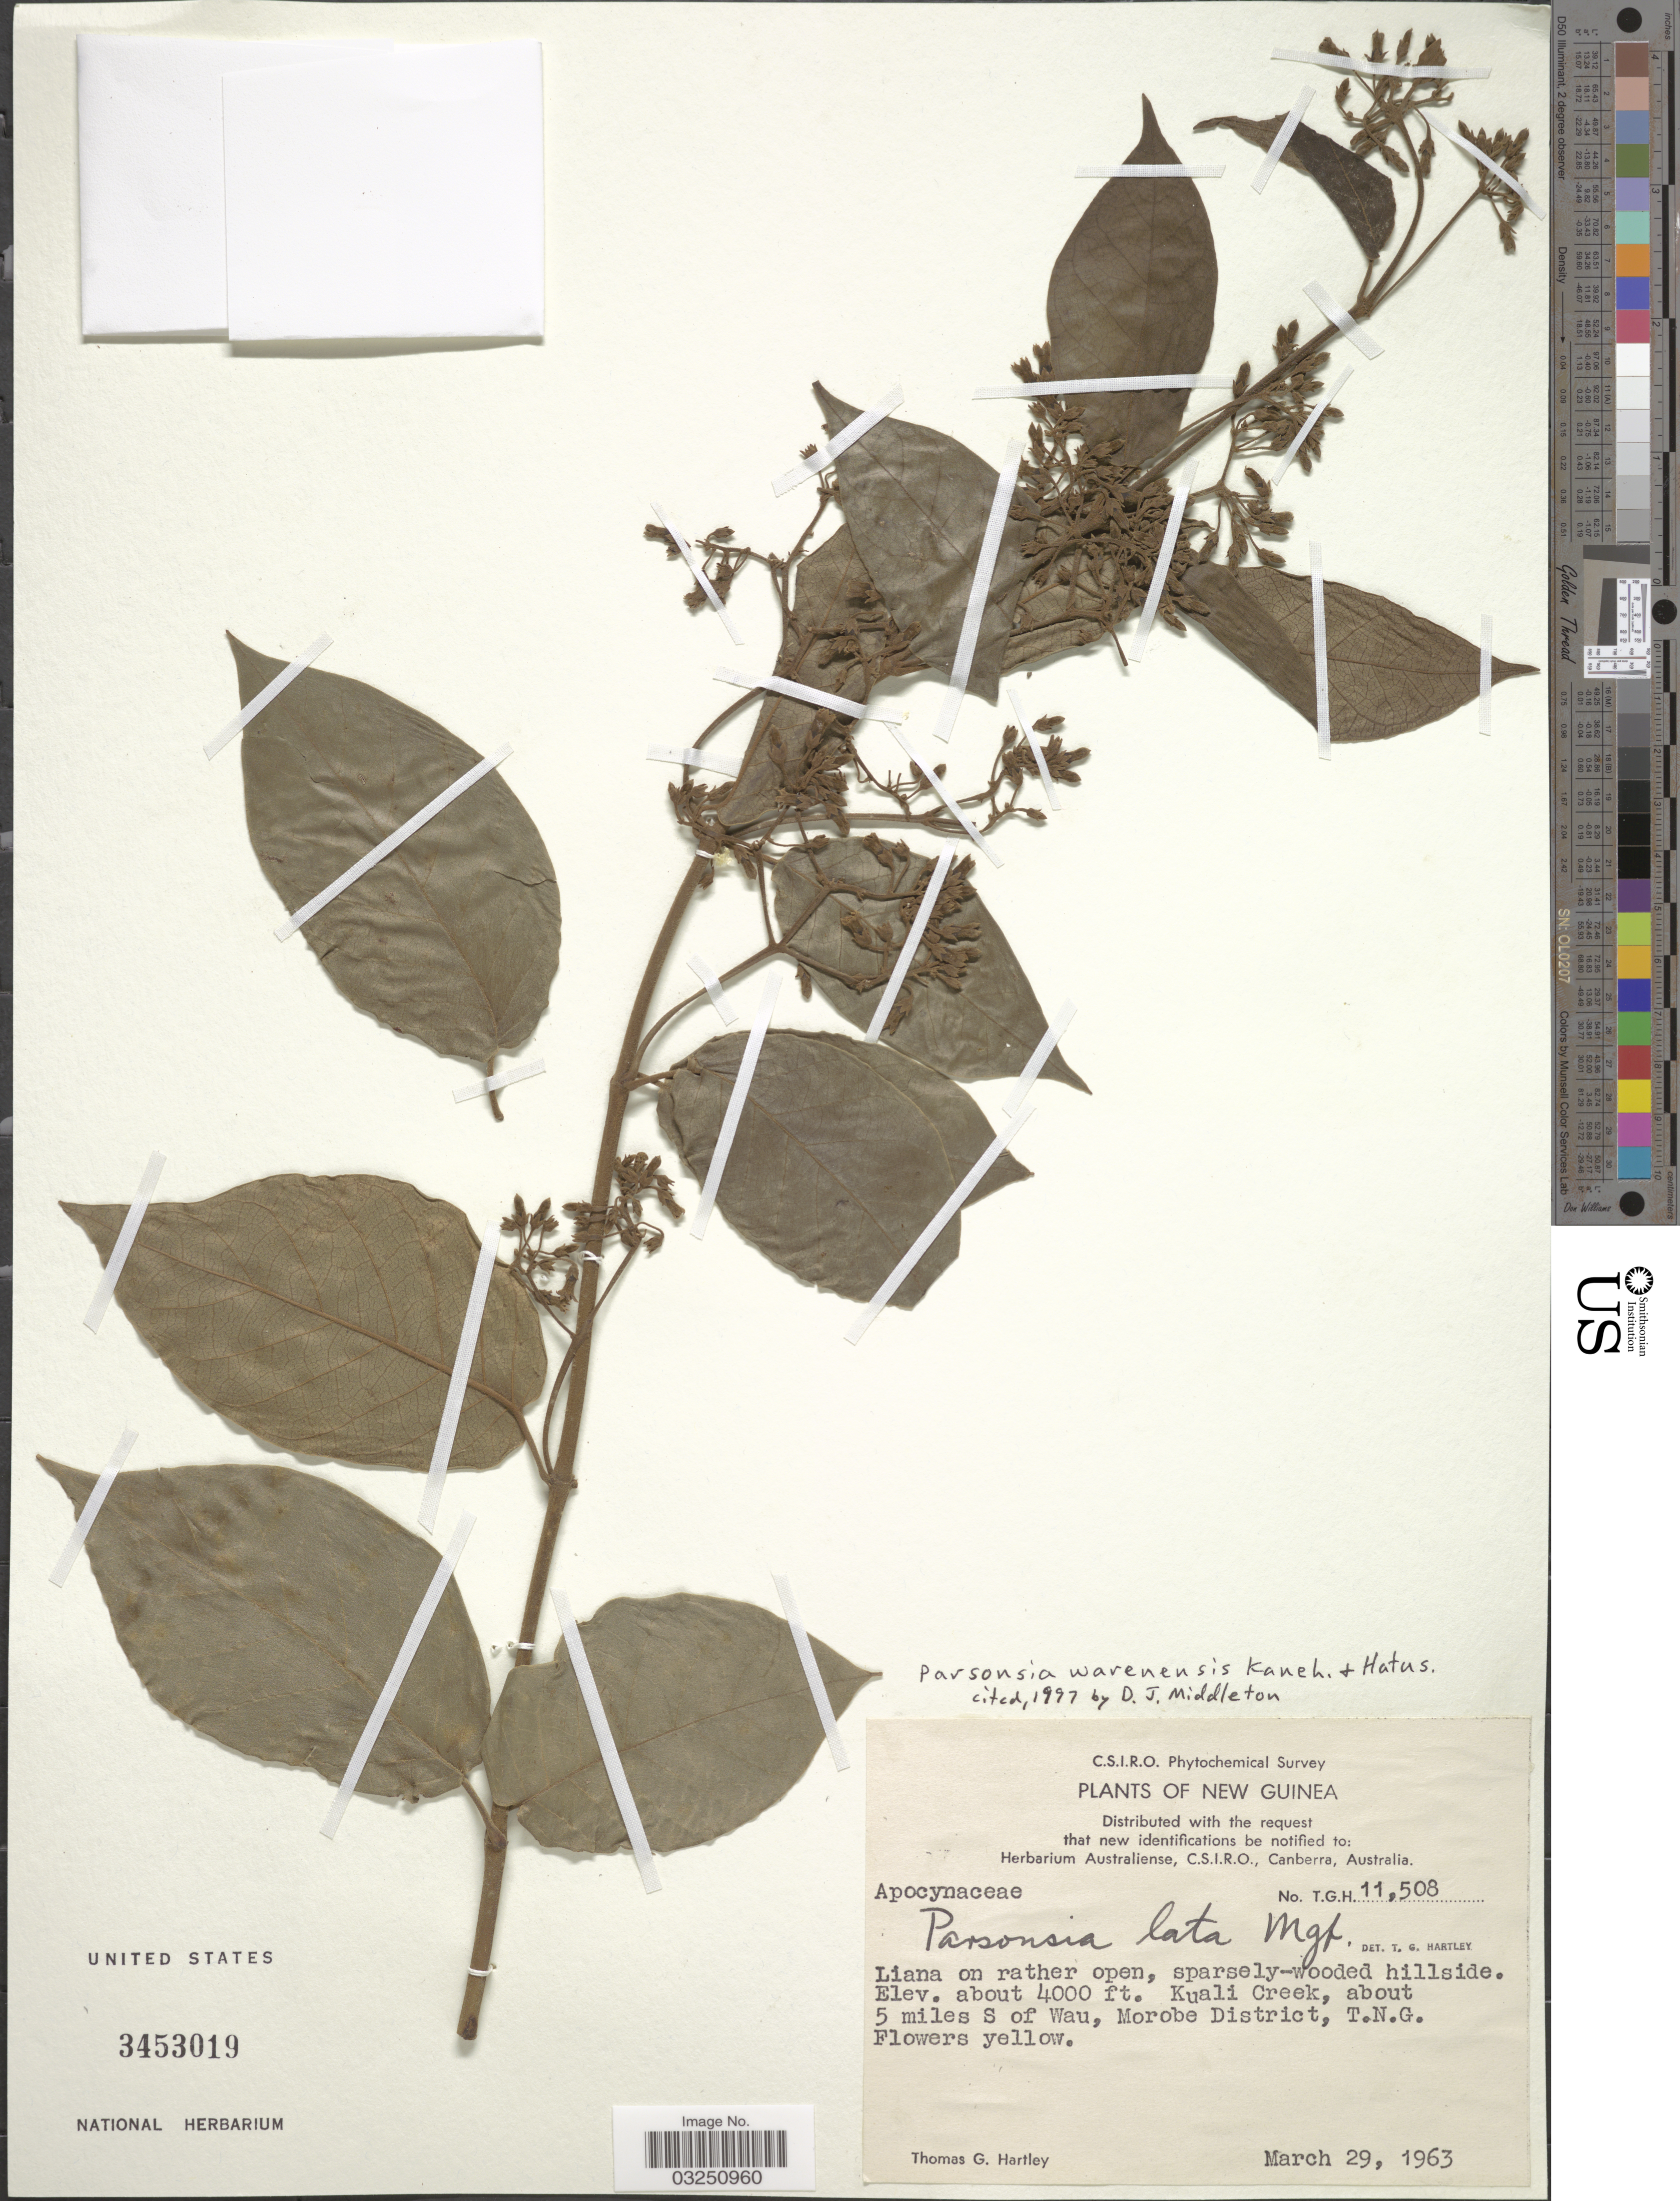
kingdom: Plantae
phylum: Tracheophyta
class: Magnoliopsida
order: Myrtales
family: Lythraceae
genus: Parsonsia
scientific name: Parsonsia warenensis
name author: Kaneh. & Hatus.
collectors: T. G. Hartley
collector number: T.G.H. 11508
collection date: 1963-03-29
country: Papua New Guinea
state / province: Morobe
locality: New Guinea. Kuali Creek, about 5 miles S of Wau, Morobe District, T. N. G.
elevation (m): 1219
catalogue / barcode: US 3453019